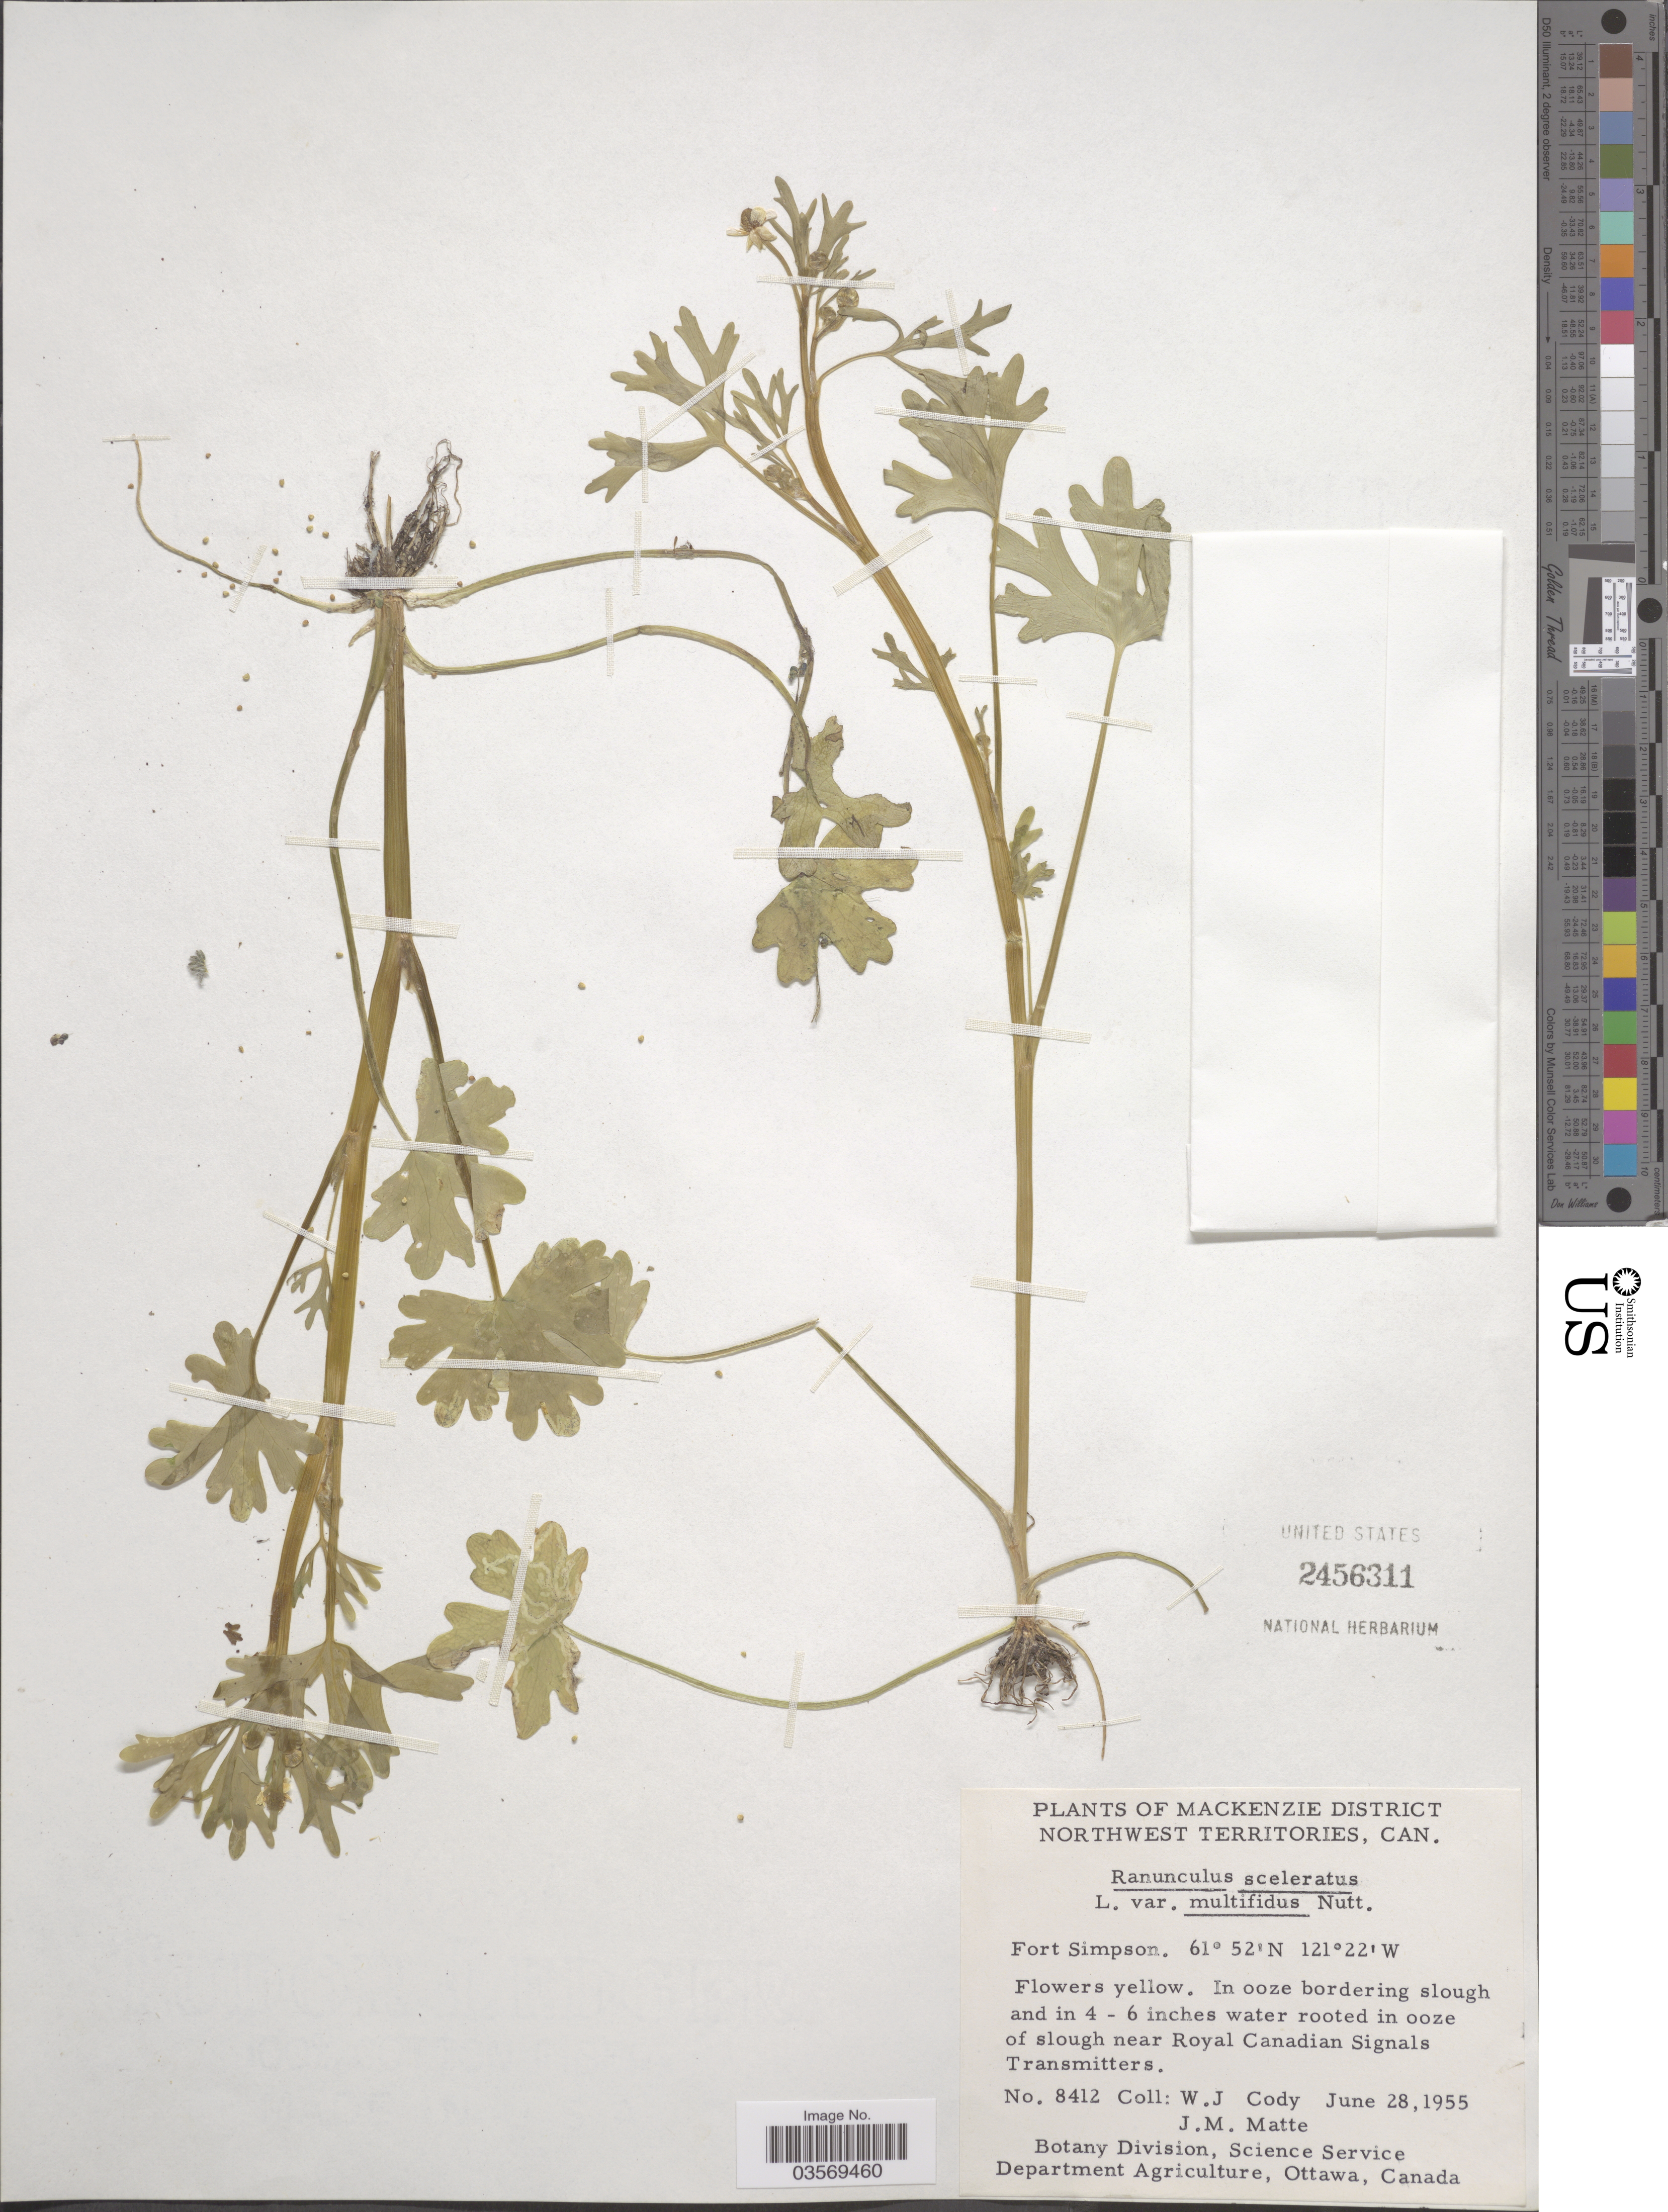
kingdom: Plantae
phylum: Tracheophyta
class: Magnoliopsida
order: Ranunculales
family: Ranunculaceae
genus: Ranunculus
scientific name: Ranunculus sceleratus var. multifidus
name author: Nutt.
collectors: W. Cody & J. Matte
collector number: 8412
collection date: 1955-06-28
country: Canada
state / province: Northwest Territories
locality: Mackenzie District. Fort Simpson. In ooze bordering slough and in 4 - 6 inches water rooted in ooze of slough near Royal Canadian Signals Transmitters.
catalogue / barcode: US 2456311